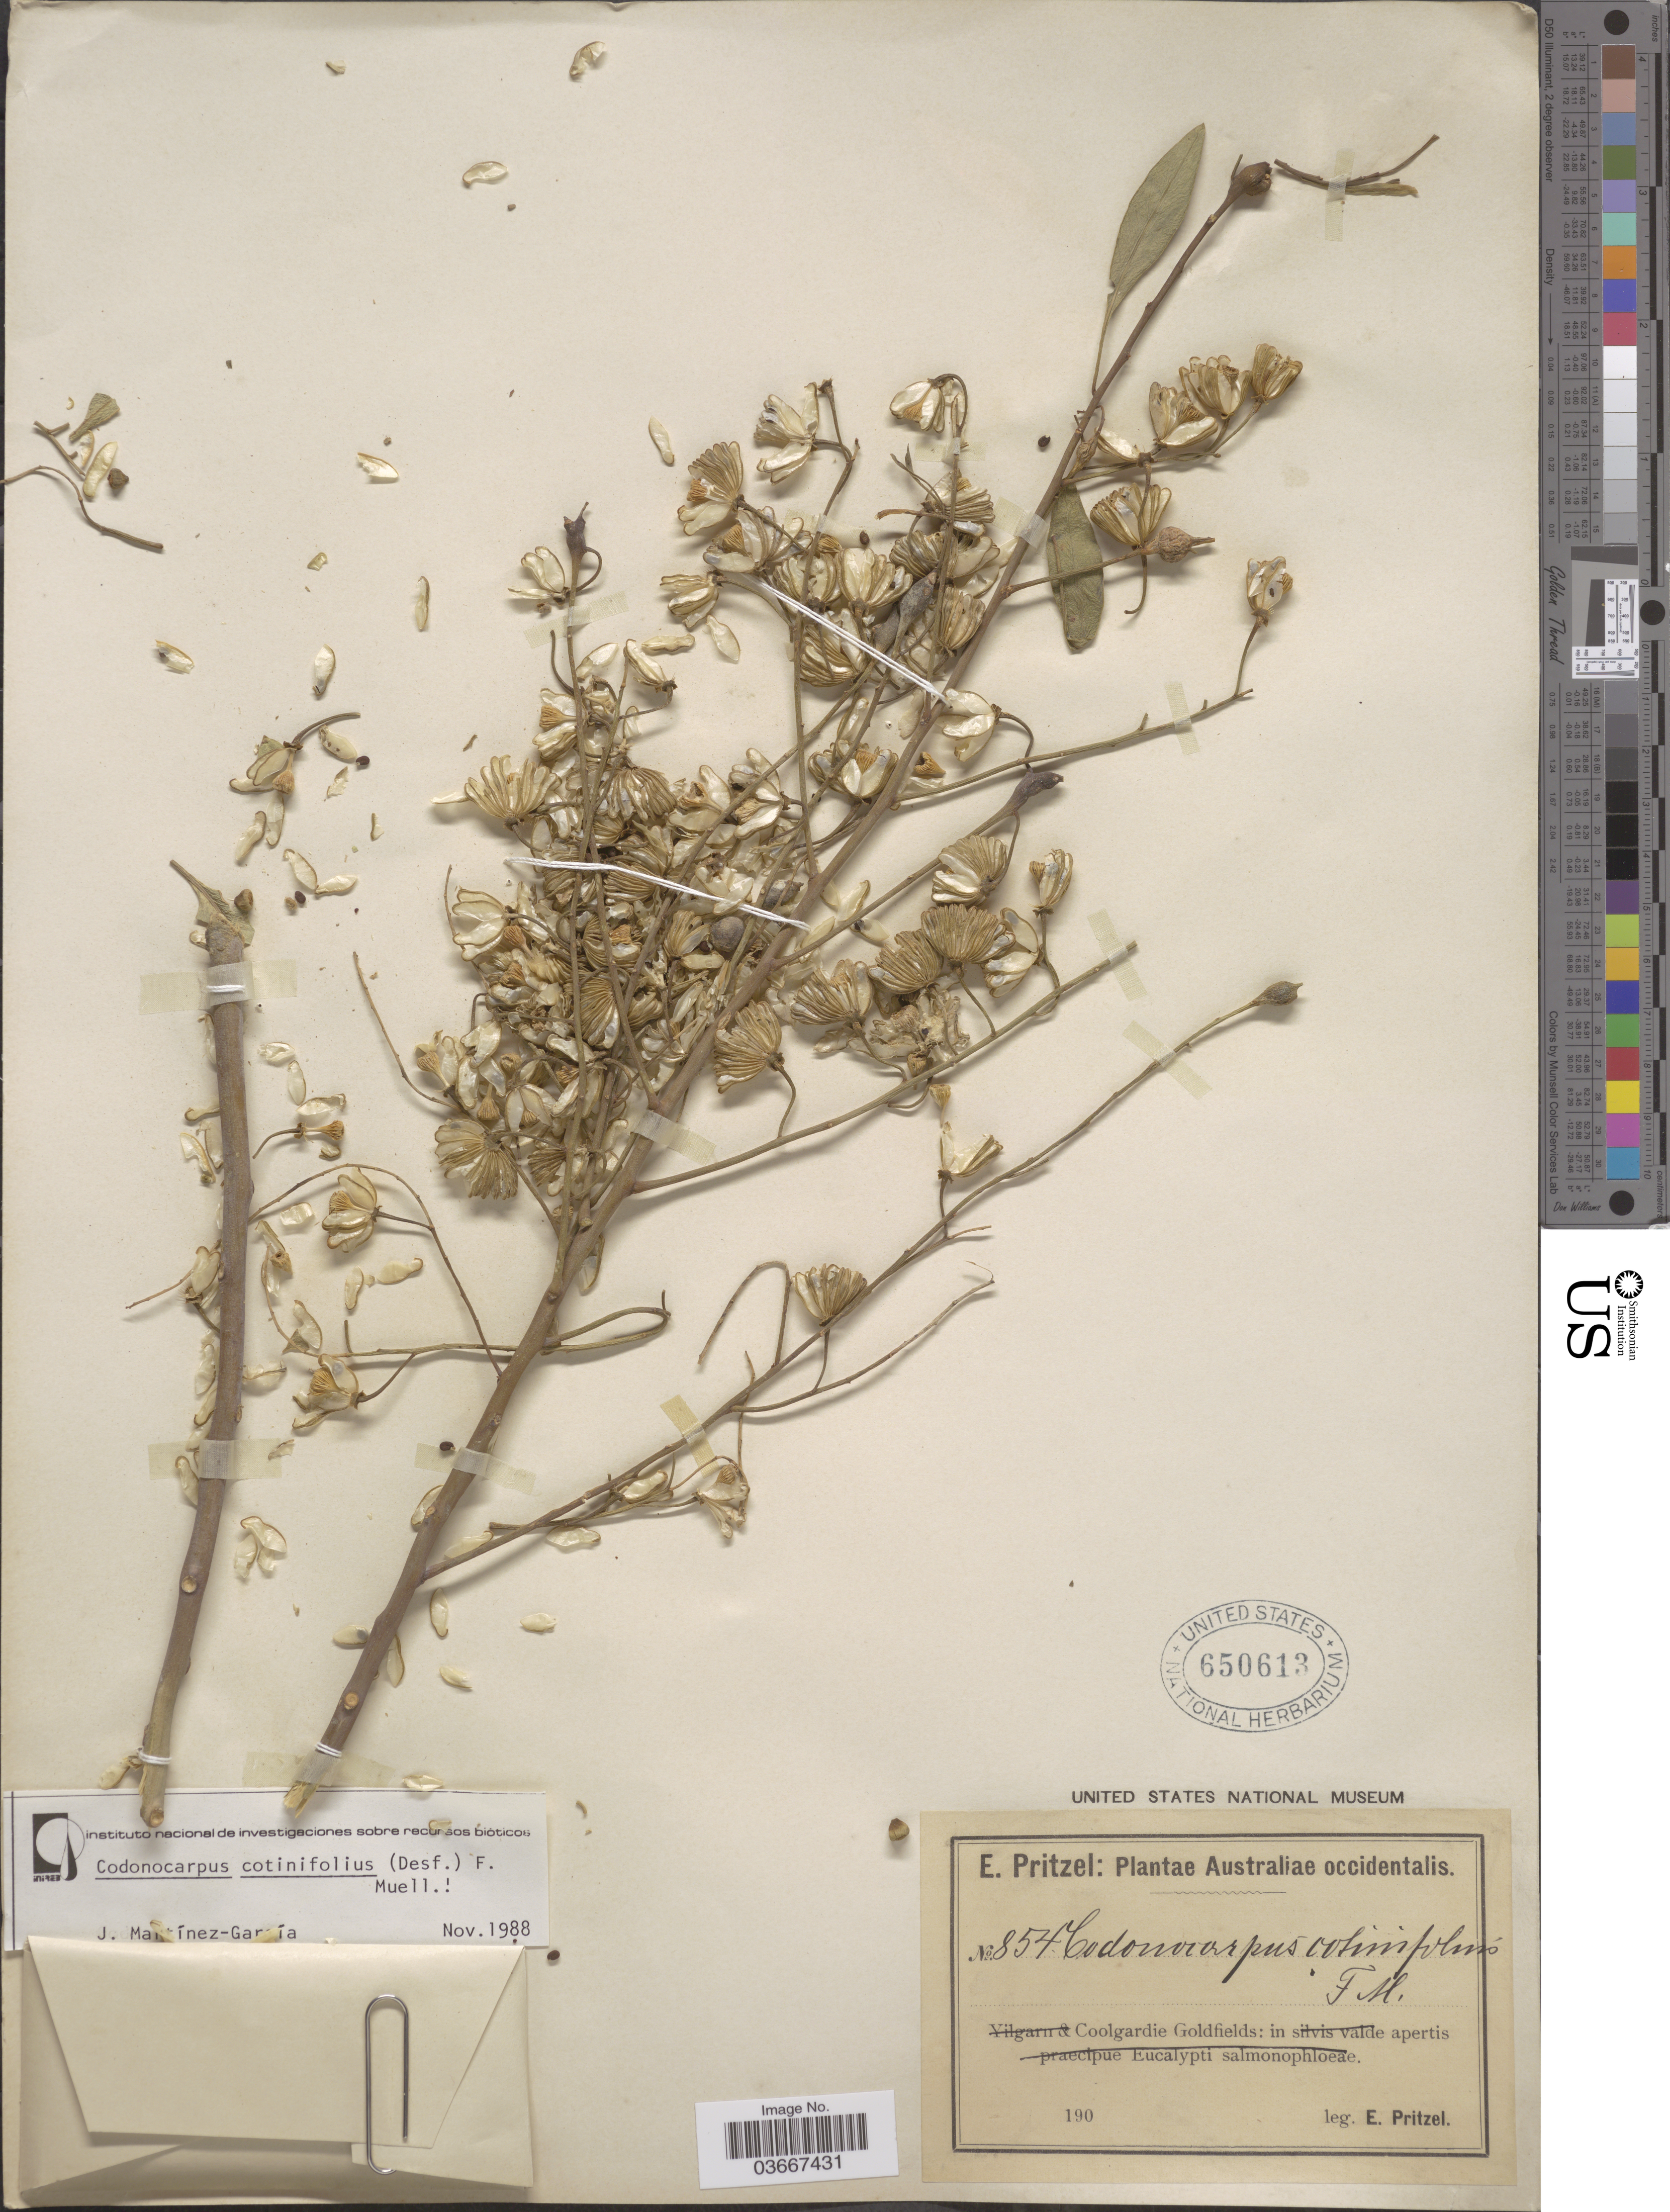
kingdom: Plantae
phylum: Tracheophyta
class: Magnoliopsida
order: Brassicales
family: Gyrostemonaceae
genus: Codonocarpus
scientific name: Codonocarpus cotinifolius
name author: (Desf.) F. Muell.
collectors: E. G. Pritzel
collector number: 854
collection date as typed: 190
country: Australia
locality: Australiæ occidentalis. Coolgardie Goldfields.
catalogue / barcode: US 650613